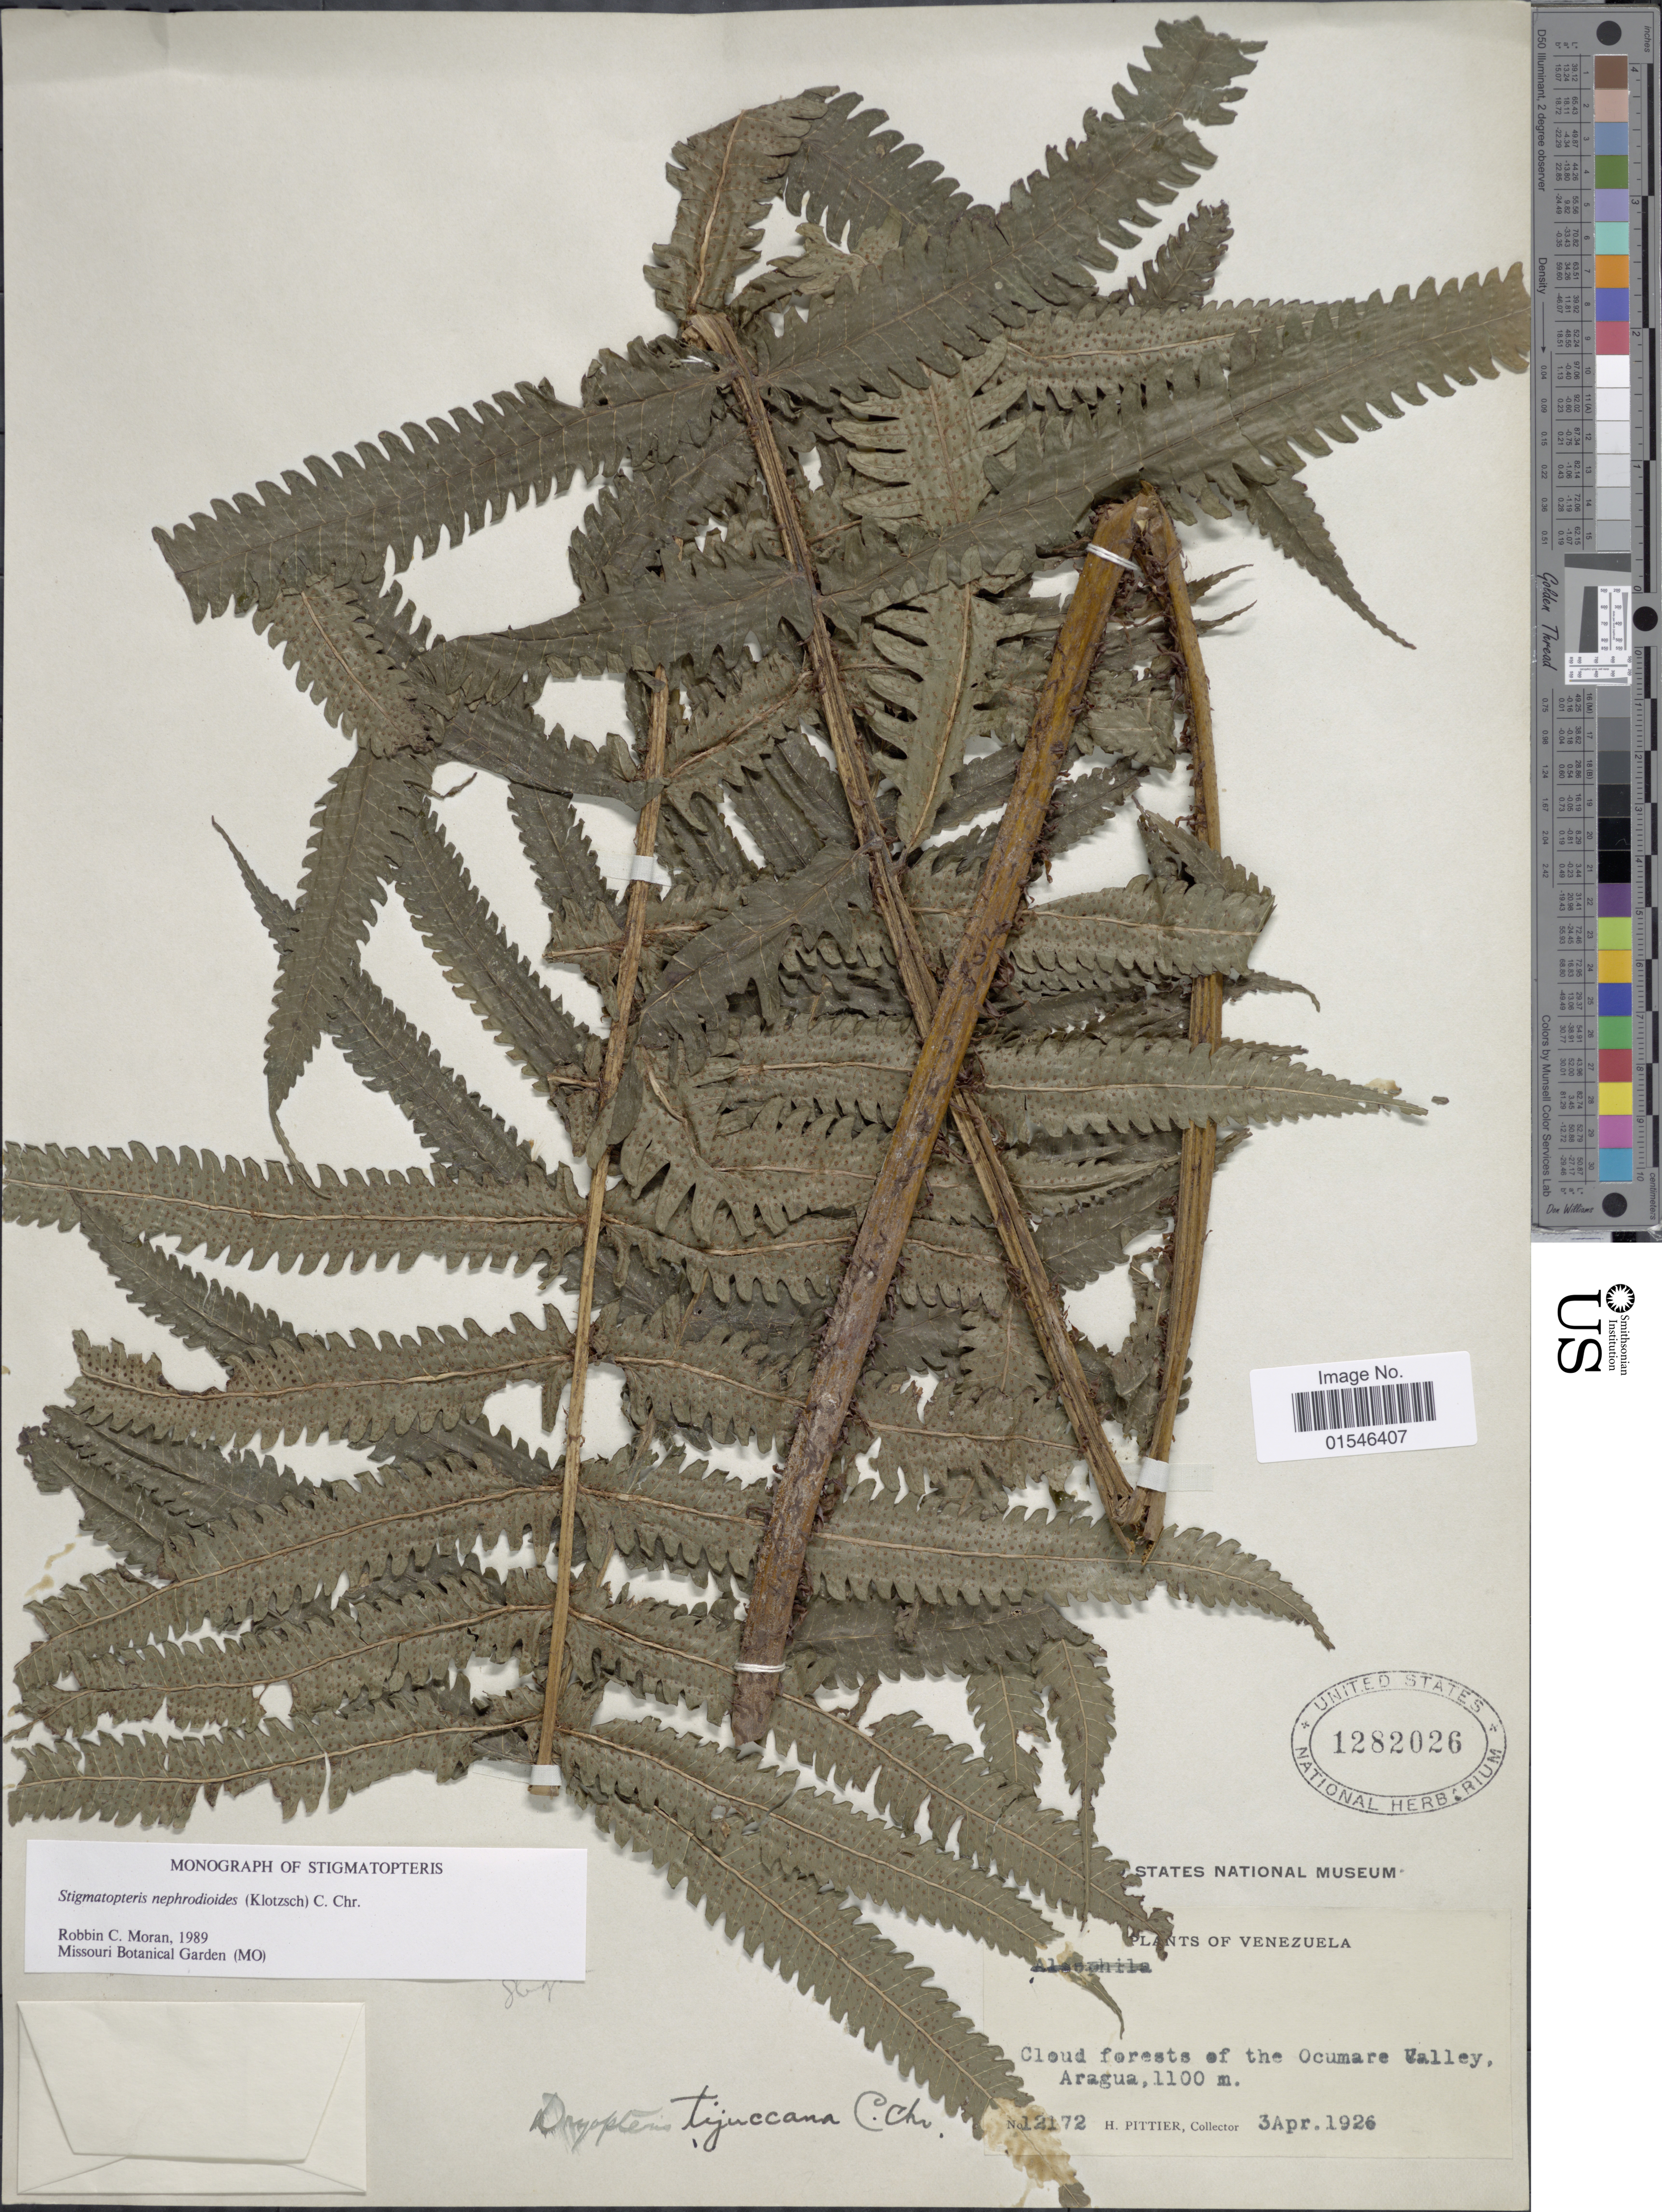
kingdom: Plantae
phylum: Tracheophyta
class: Polypodiopsida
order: Polypodiales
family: Dryopteridaceae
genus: Stigmatopteris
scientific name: Stigmatopteris nephrodioides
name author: (Klotzsch) C. Chr.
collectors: H. F. Pittier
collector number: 12172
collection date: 1926-04-03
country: Venezuela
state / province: Aragua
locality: Cloud forests of the Ocumare Valley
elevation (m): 1100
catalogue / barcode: US 1282026